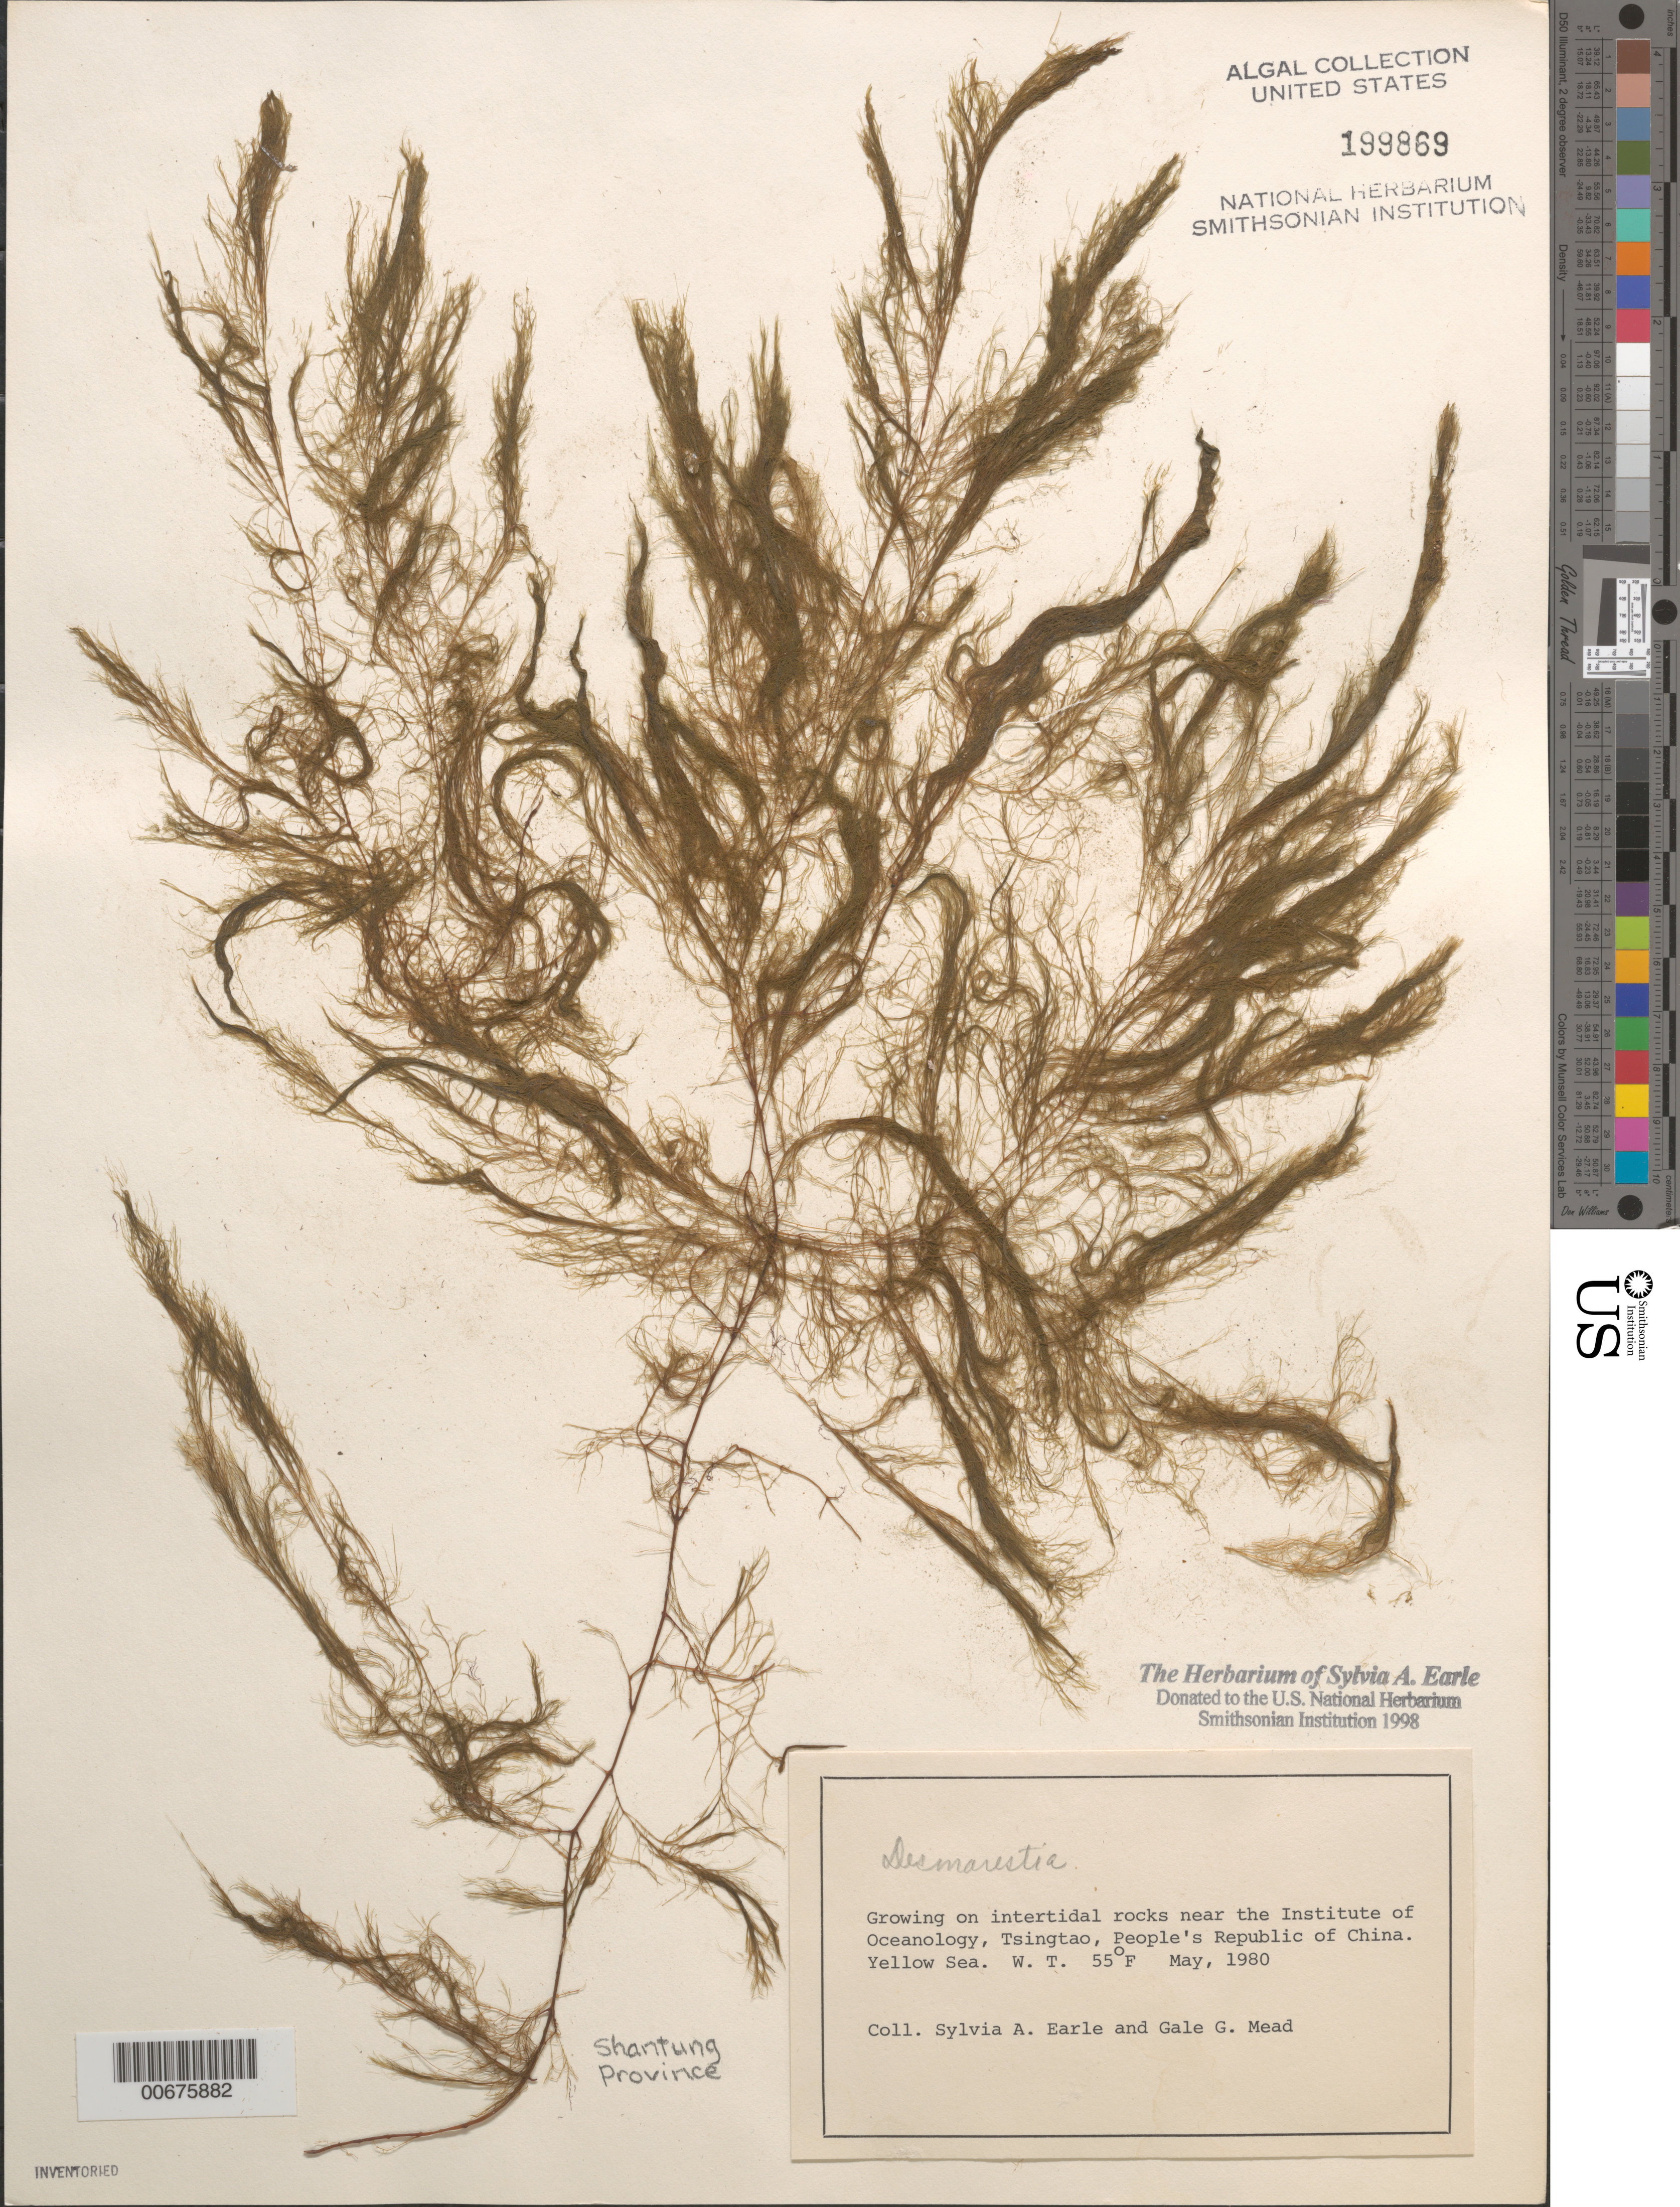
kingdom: Chromista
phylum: Ochrophyta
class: Phaeophyceae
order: Desmarestiales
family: Desmarestiaceae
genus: Desmarestia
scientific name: Desmarestia sp.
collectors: G. Mead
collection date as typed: May 1980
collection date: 1980-05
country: China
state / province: Shandong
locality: Qingdau (Tsingtao), Yellow Sea, near Institute of Oceanology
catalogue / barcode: US 199869